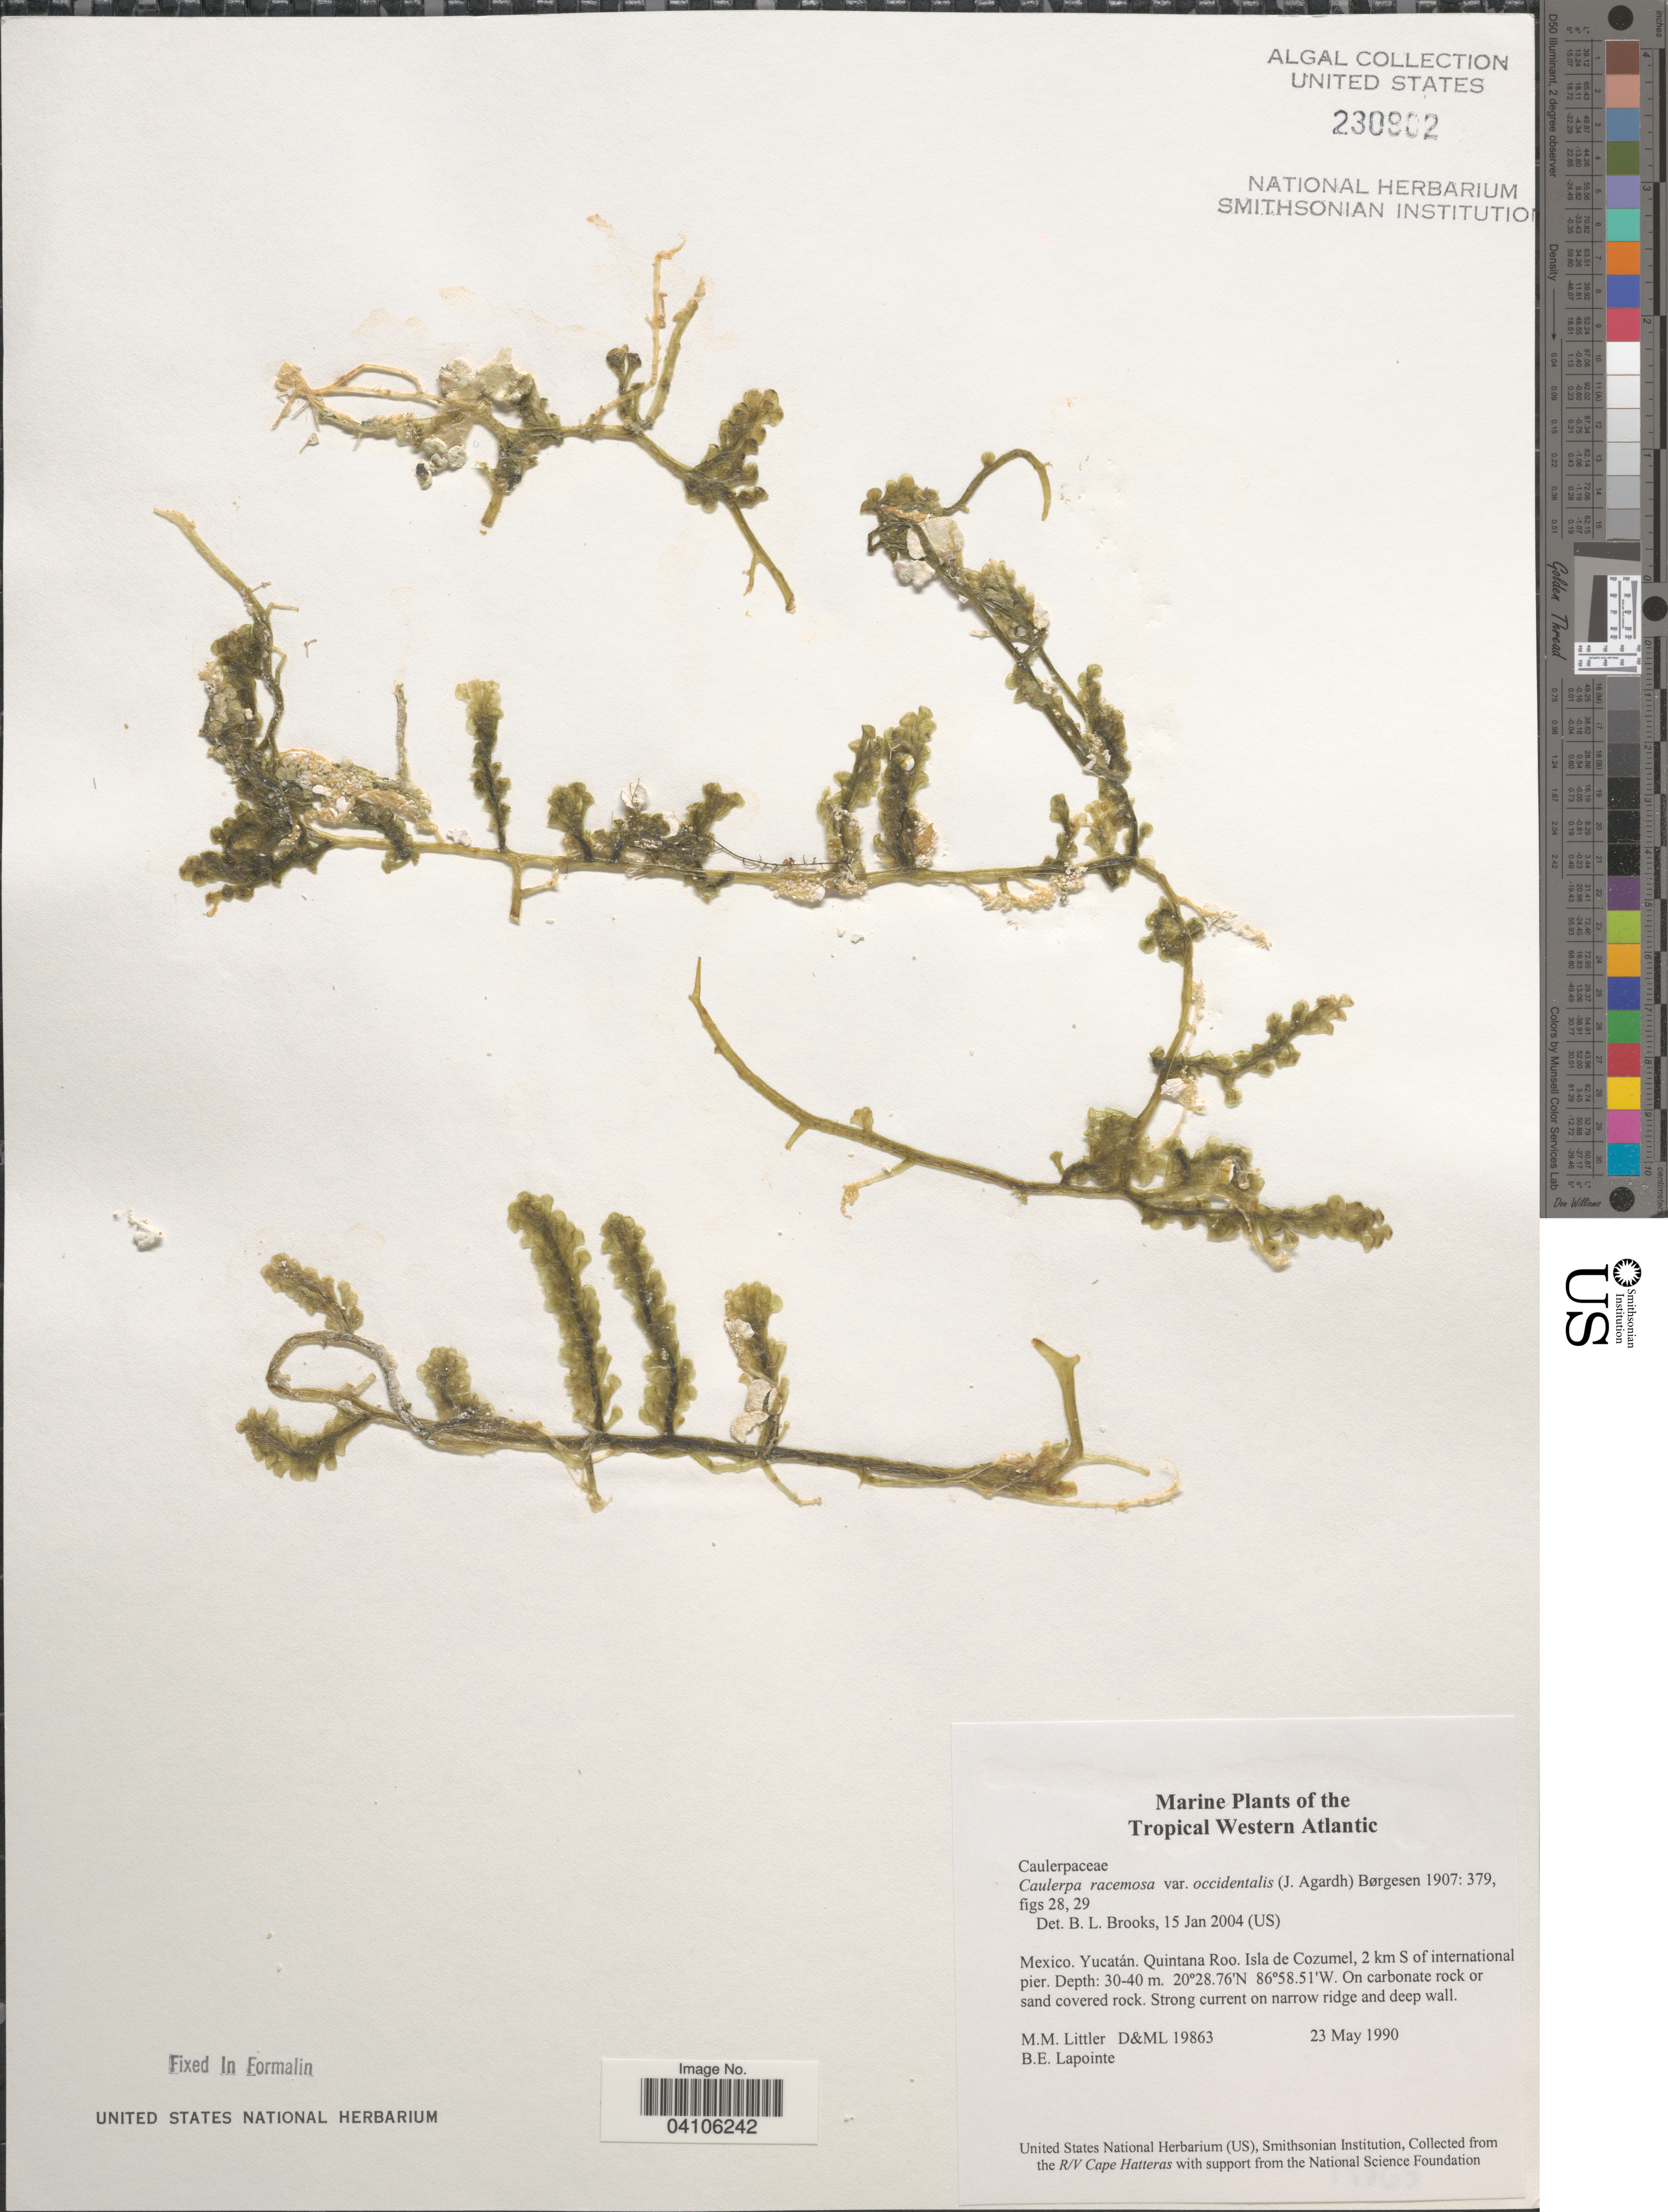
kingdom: Plantae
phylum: Chlorophyta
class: Ulvophyceae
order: Bryopsidales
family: Caulerpaceae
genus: Caulerpa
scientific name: Caulerpa racemosa var. occidentalis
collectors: B. Lapointe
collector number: D&ML19863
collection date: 1990-05-23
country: Mexico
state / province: Yucatán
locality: Tropical Western Atlantic. Quintana Roo. Isla de Cozumel, 2 km S of international pier.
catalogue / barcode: US 230902